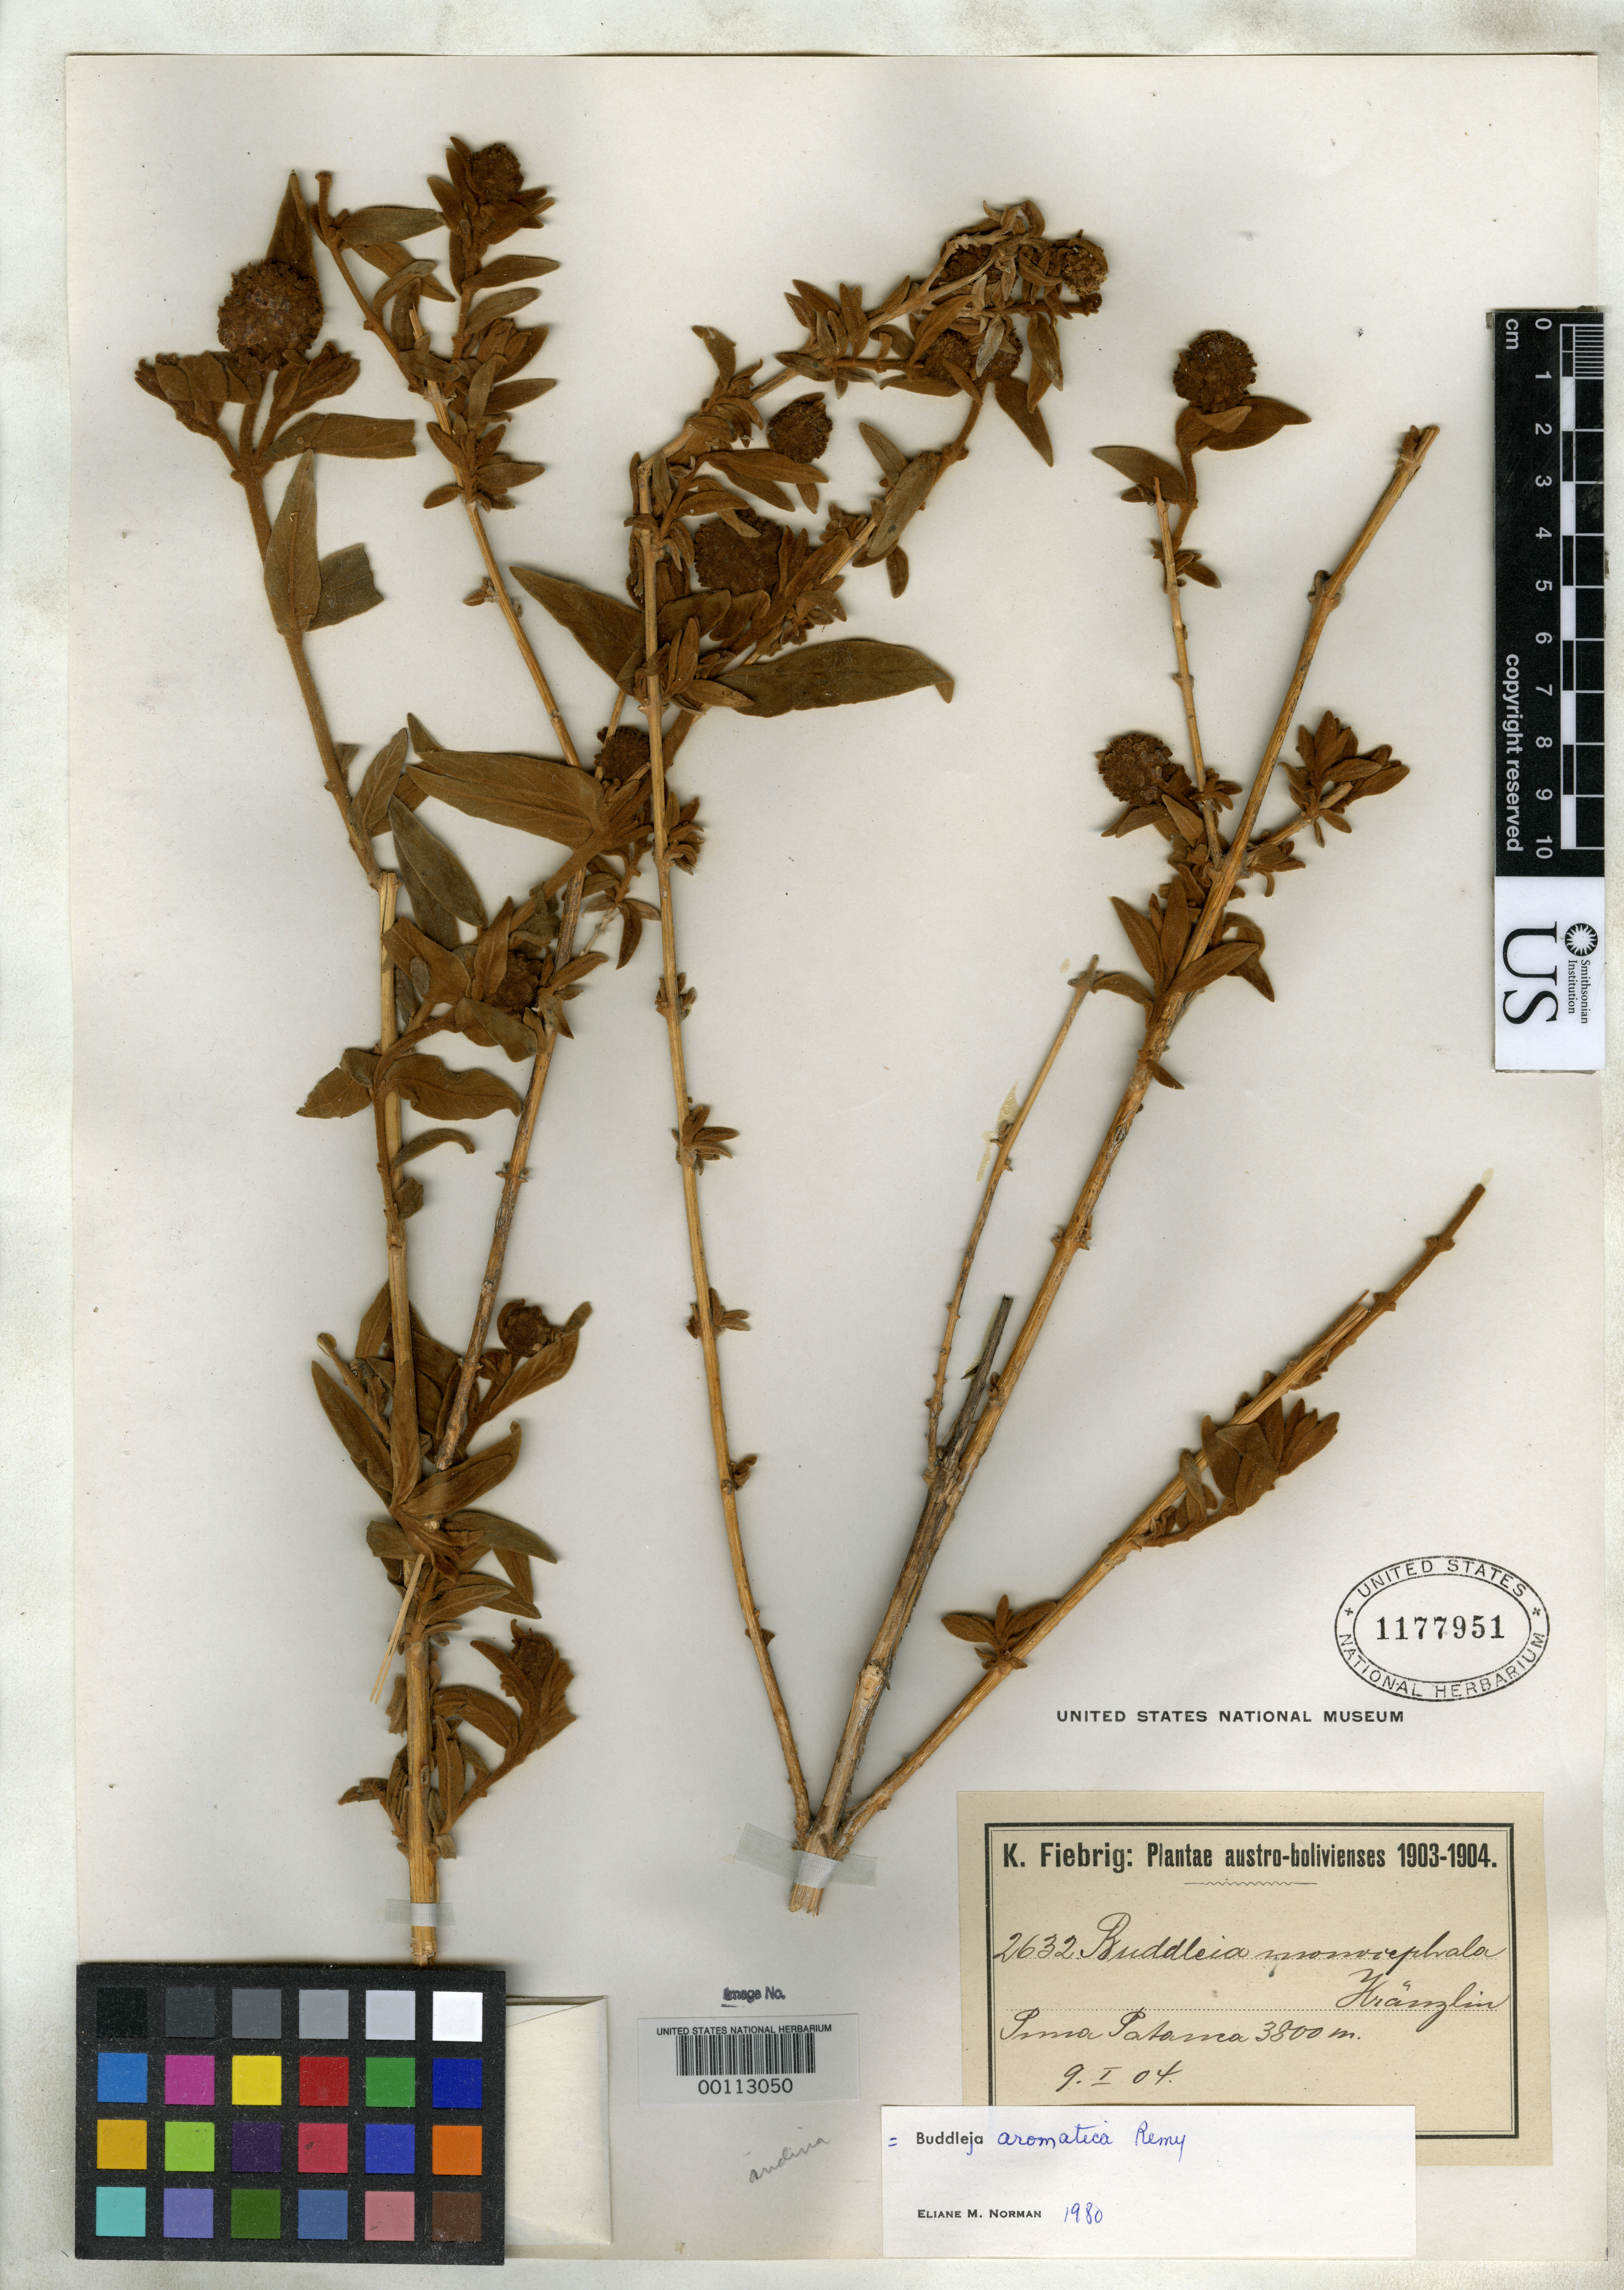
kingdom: Plantae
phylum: Tracheophyta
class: Magnoliopsida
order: Lamiales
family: Scrophulariaceae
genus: Buddleja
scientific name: Buddleja monocephala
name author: Kraenzl.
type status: Possible Isotype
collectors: K. Fiebrig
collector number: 2632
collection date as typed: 09 Jan 1904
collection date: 1904-01-09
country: Bolivia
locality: Puna Patanca.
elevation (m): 3800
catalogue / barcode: US 1177951